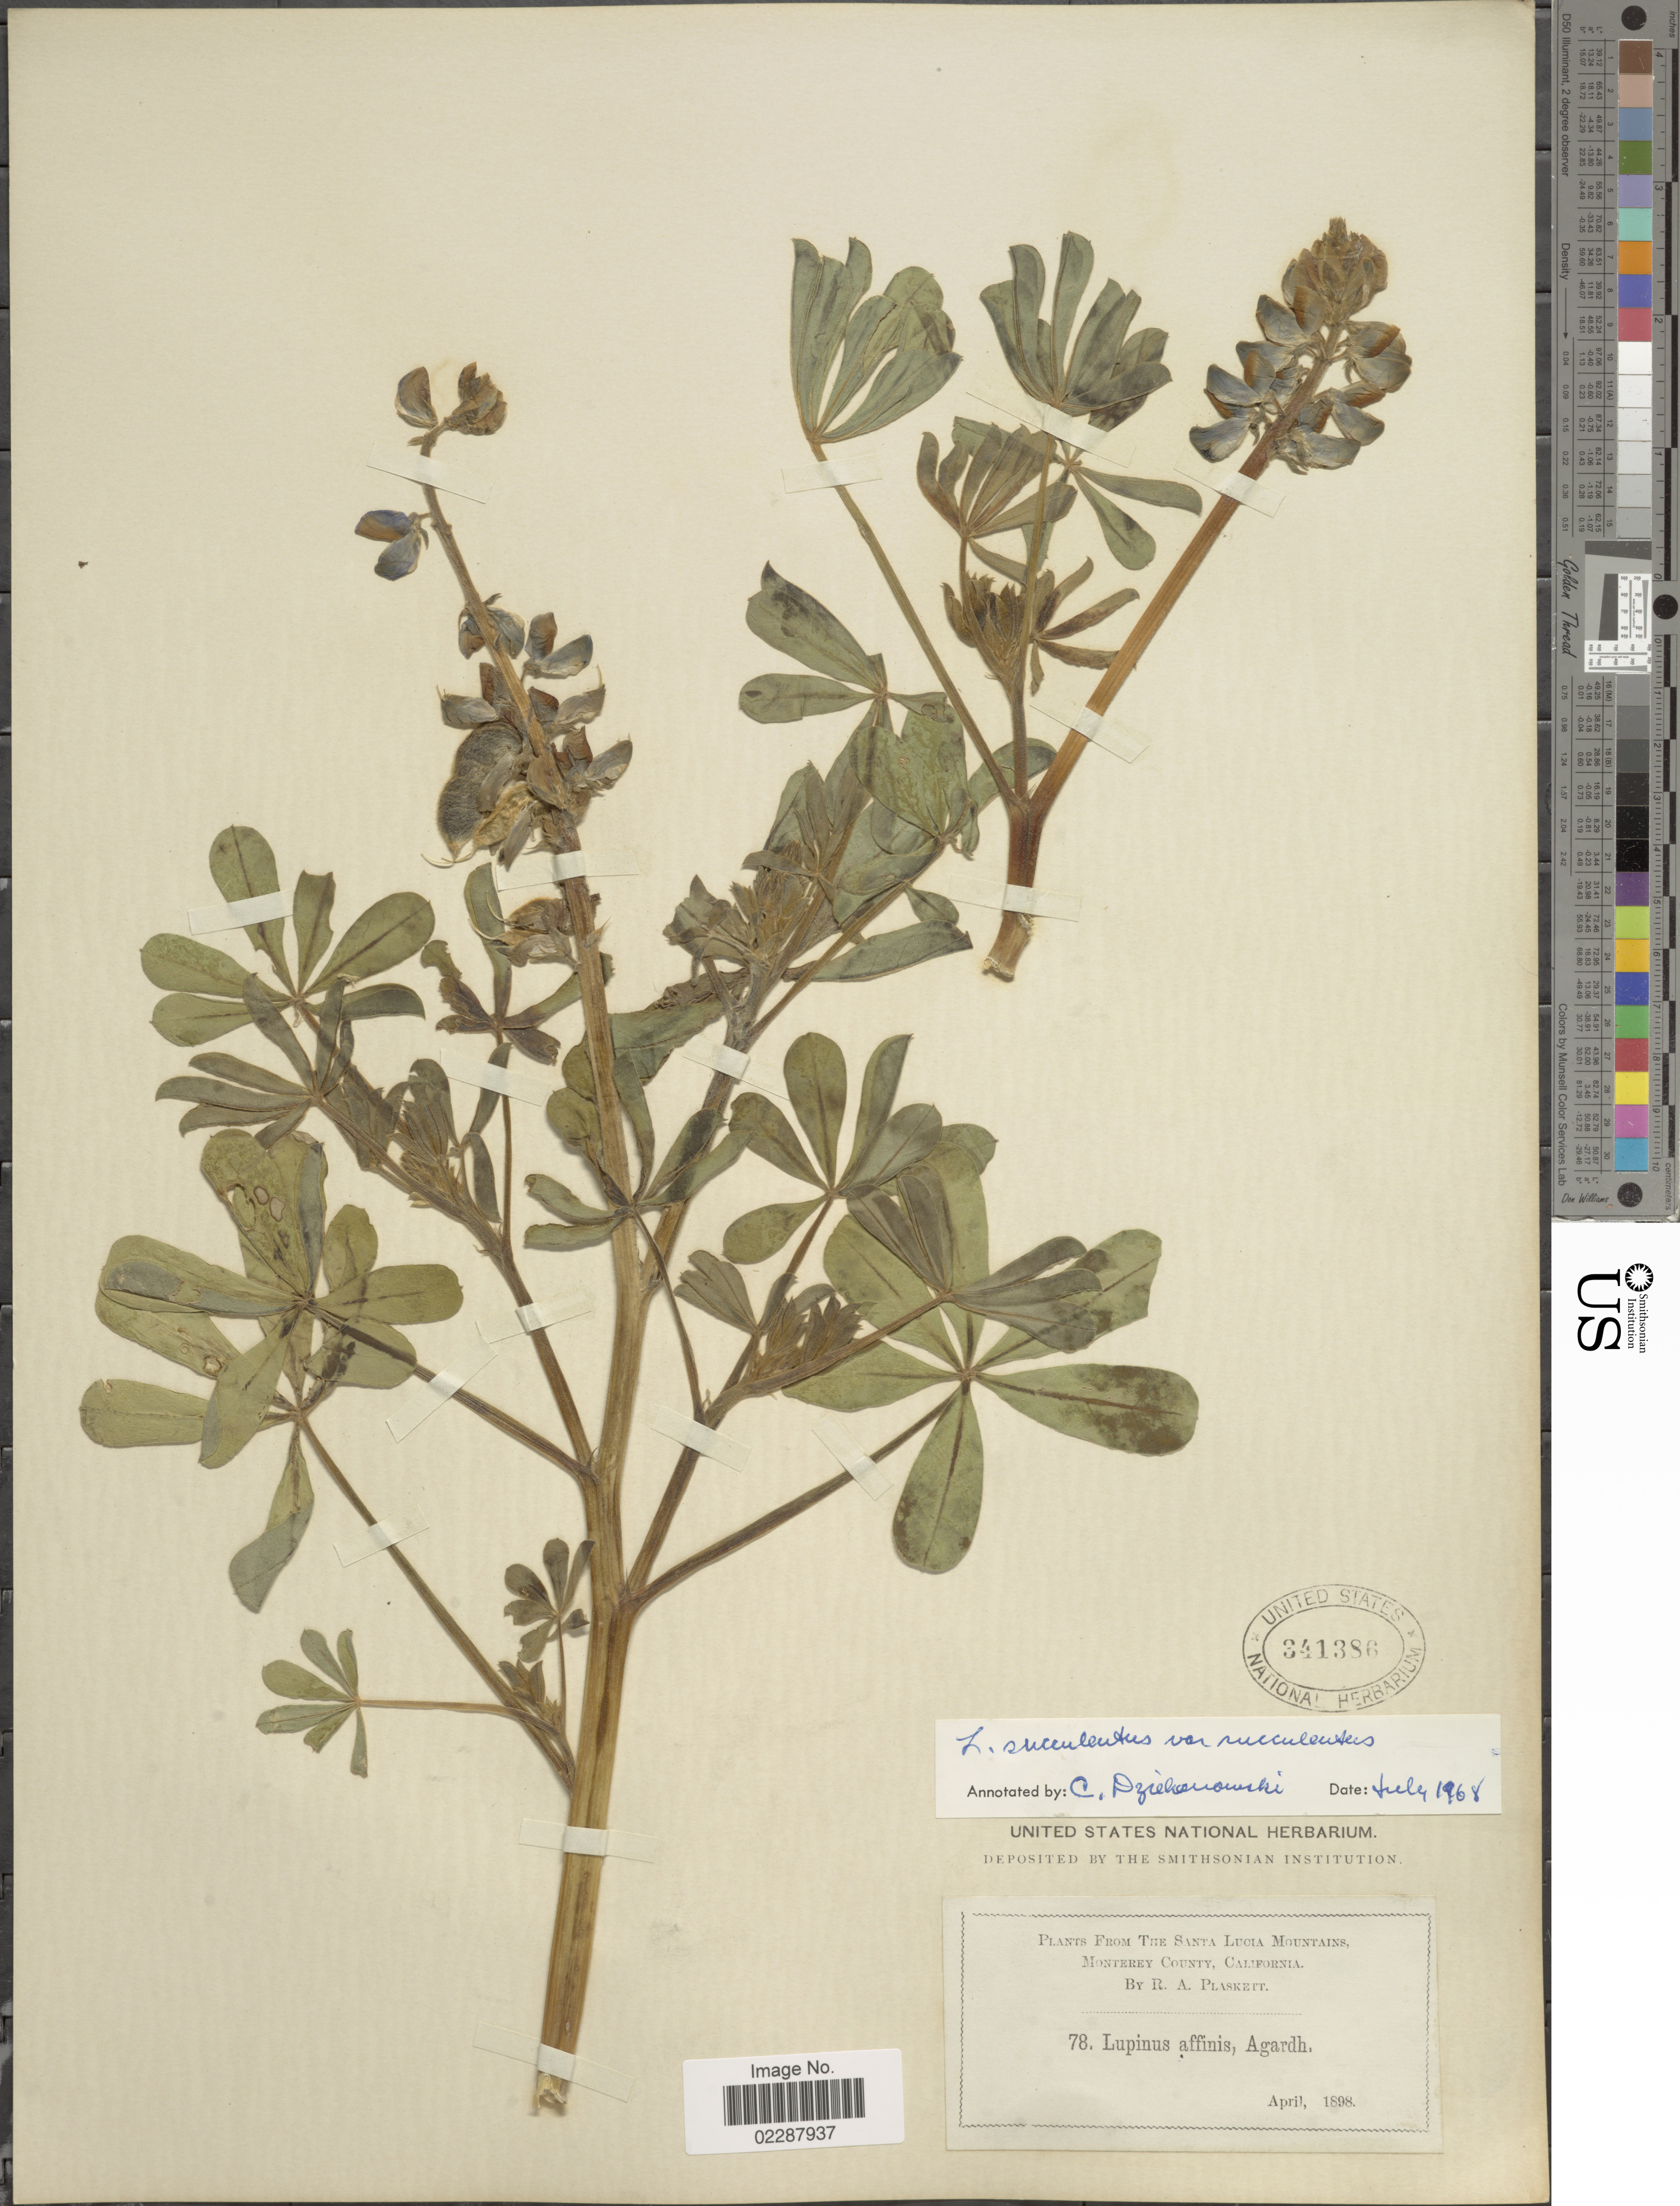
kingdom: Plantae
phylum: Tracheophyta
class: Magnoliopsida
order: Fabales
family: Fabaceae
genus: Lupinus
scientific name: Lupinus succulentus var. succulentus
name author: Douglas ex K. Koch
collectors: R. Plaskett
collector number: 78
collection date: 1898-04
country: United States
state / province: California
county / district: Monterey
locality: Santa Lucia Mountains, Monterey County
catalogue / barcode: US 341386